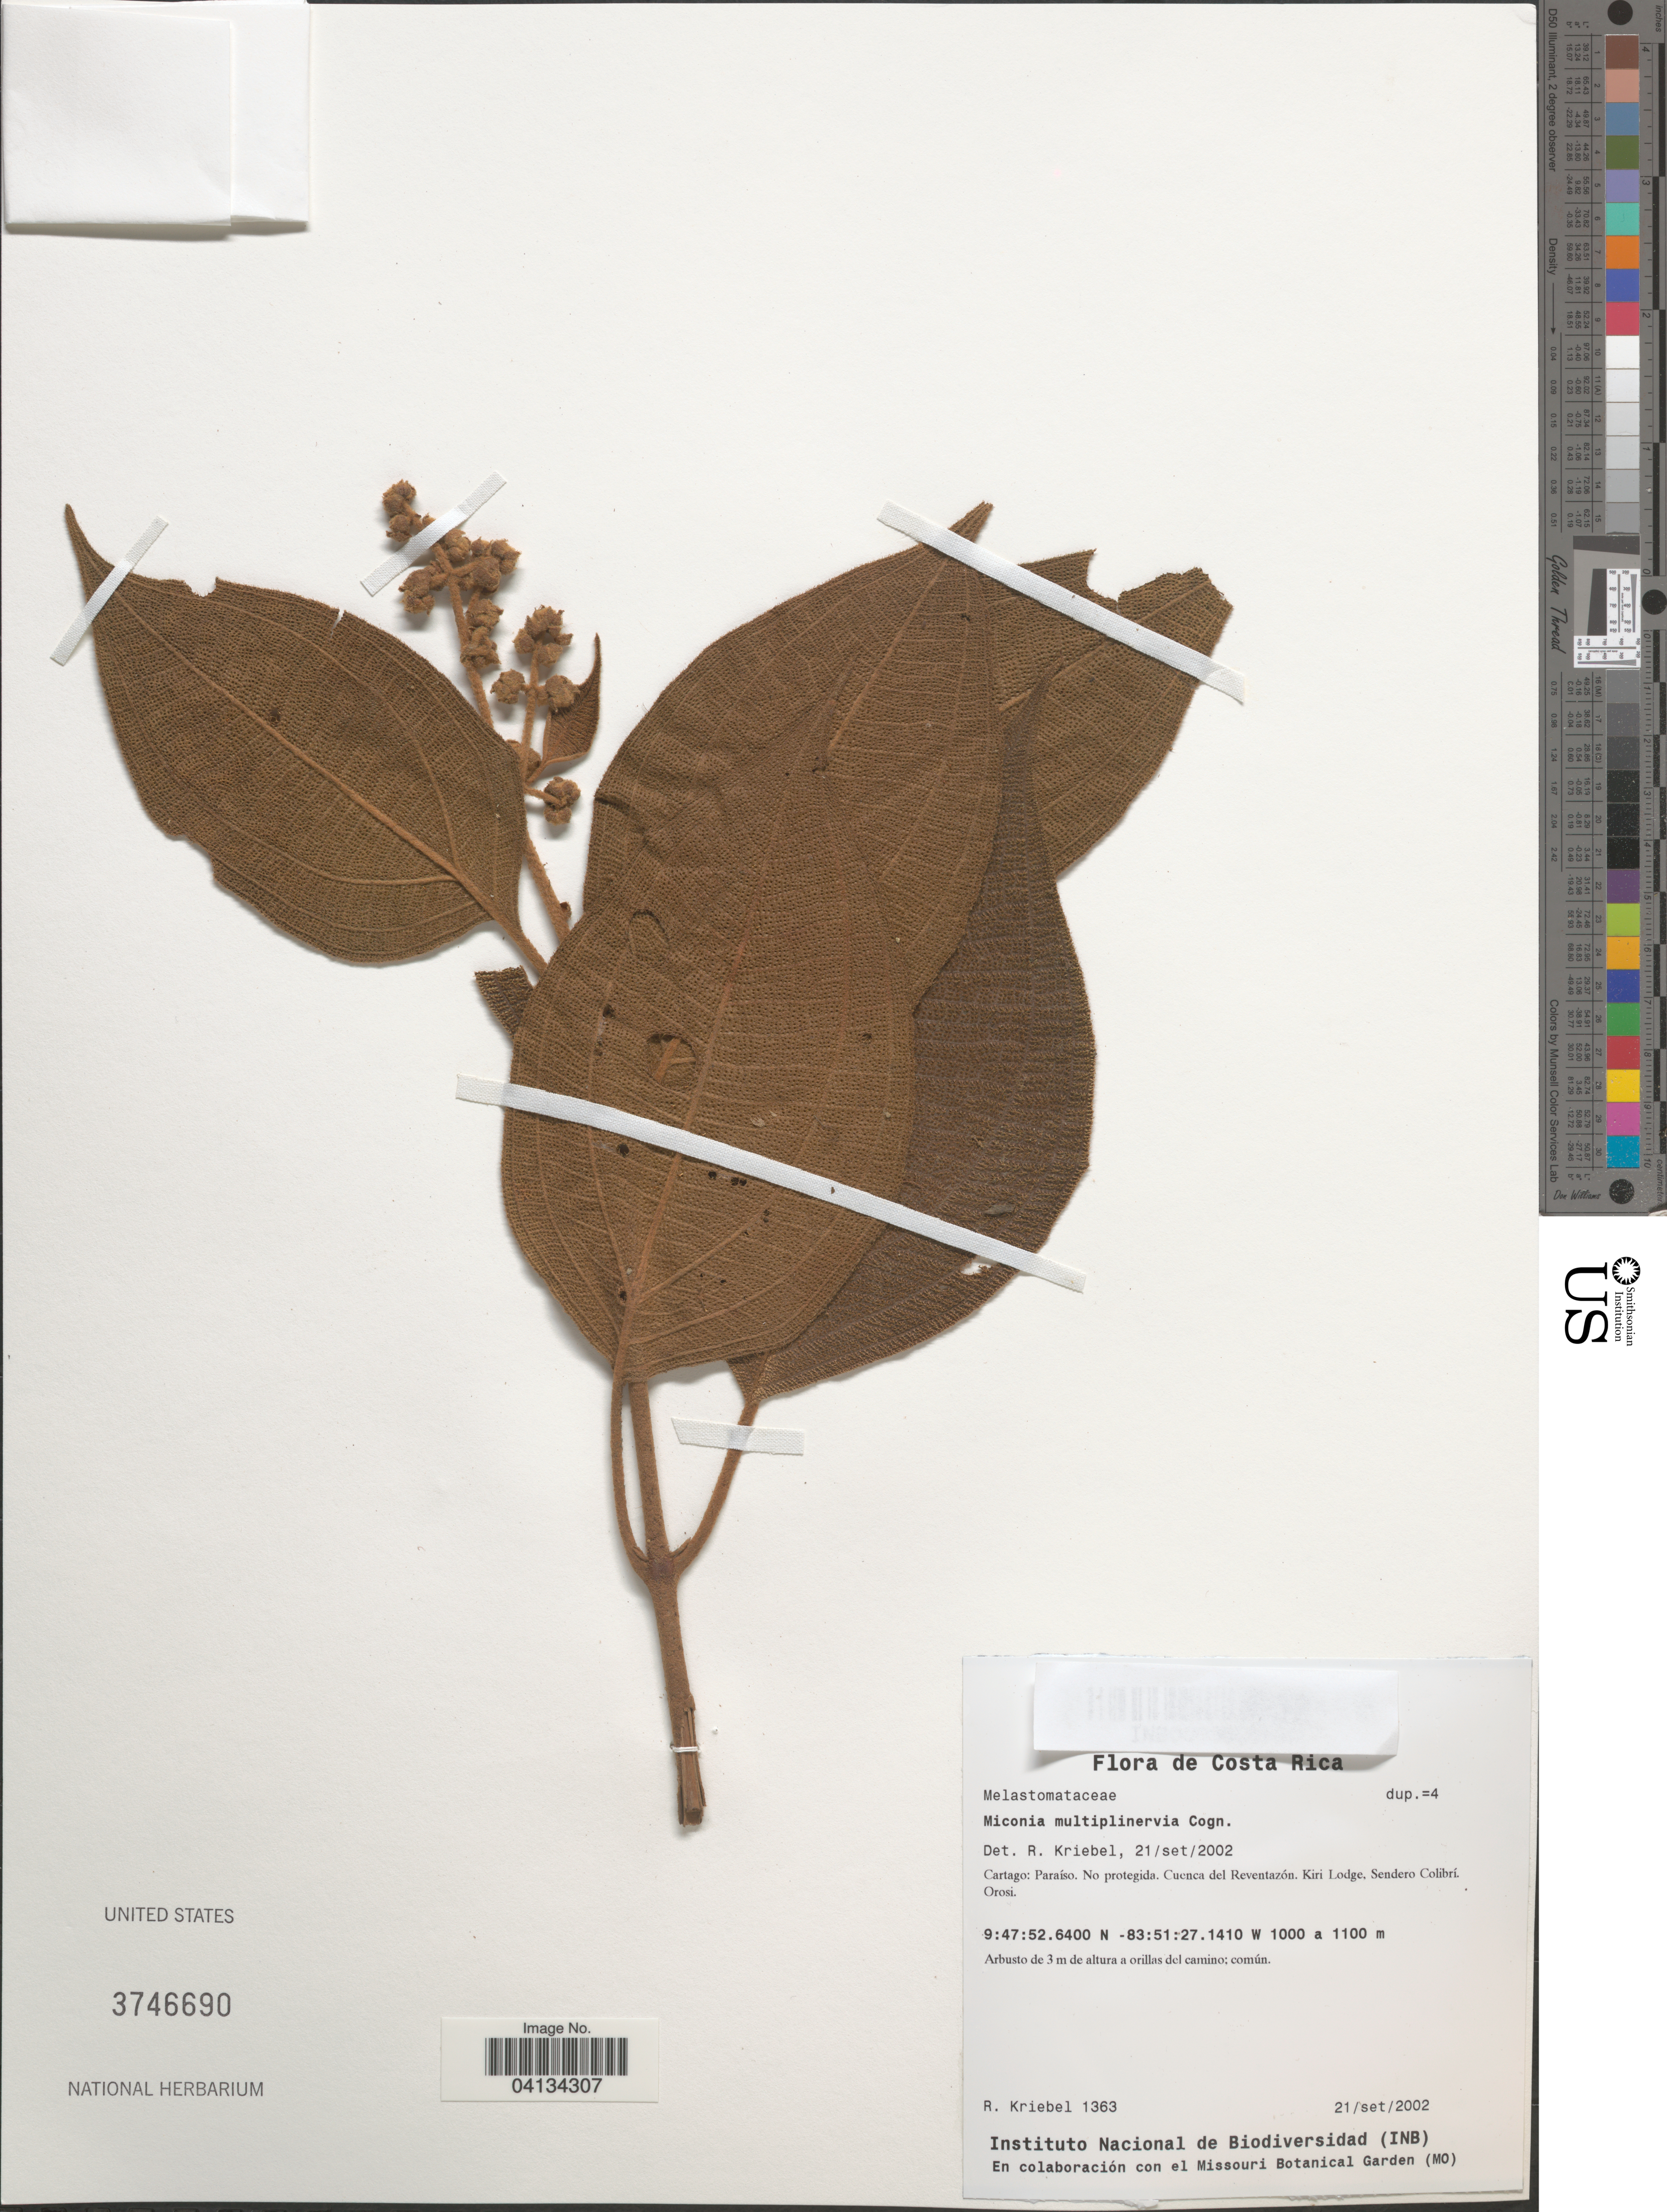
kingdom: Plantae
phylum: Tracheophyta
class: Magnoliopsida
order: Myrtales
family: Melastomataceae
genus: Miconia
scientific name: Miconia multiplinervia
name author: Cogn.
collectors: R. Kriebel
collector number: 1363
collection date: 2002-09-21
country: Costa Rica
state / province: Cartago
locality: Paraíso. No protegida. Cuenca del Reventazón. Kiri Lodge, Sendero Colibrí. Orosi.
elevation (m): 1000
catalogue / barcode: US 3746690